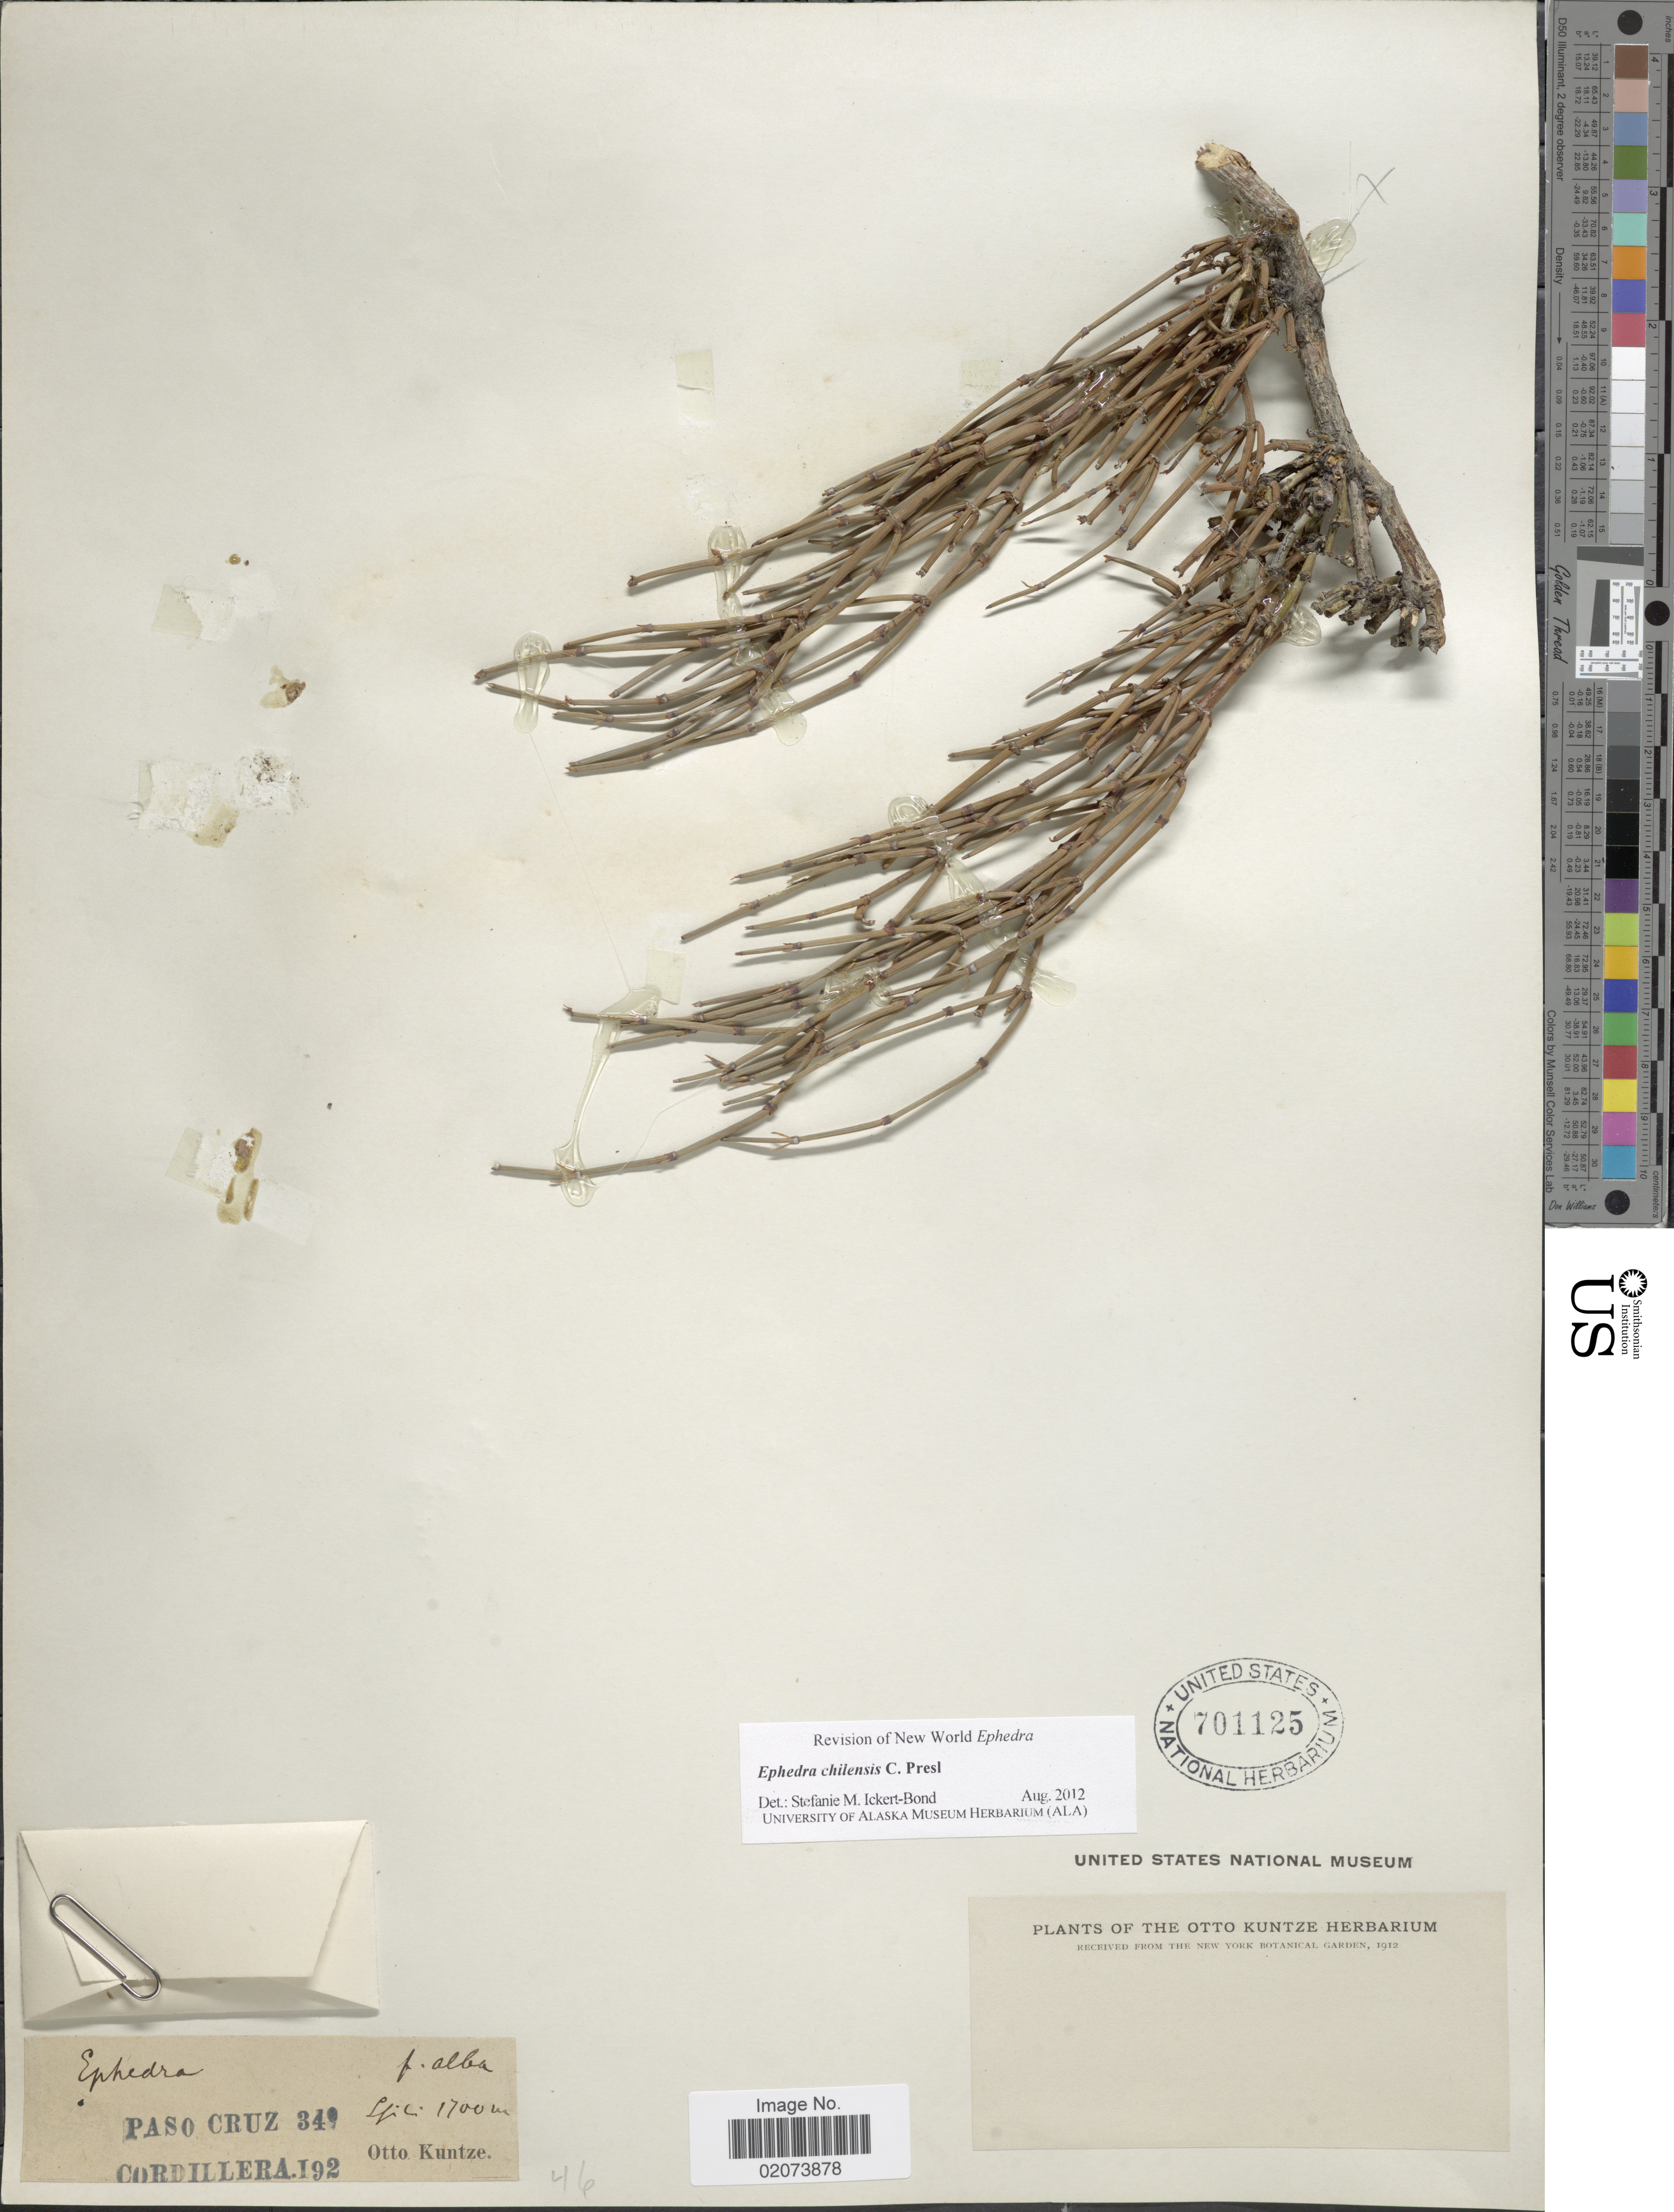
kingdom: Plantae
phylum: Tracheophyta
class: Gnetopsida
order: Ephedrales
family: Ephedraceae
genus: Ephedra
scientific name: Ephedra chilensis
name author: C. Presl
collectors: C.E.O. Kuntze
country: Argentina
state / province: Mendoza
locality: Paso Cruz. Cordillera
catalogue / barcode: US 701125